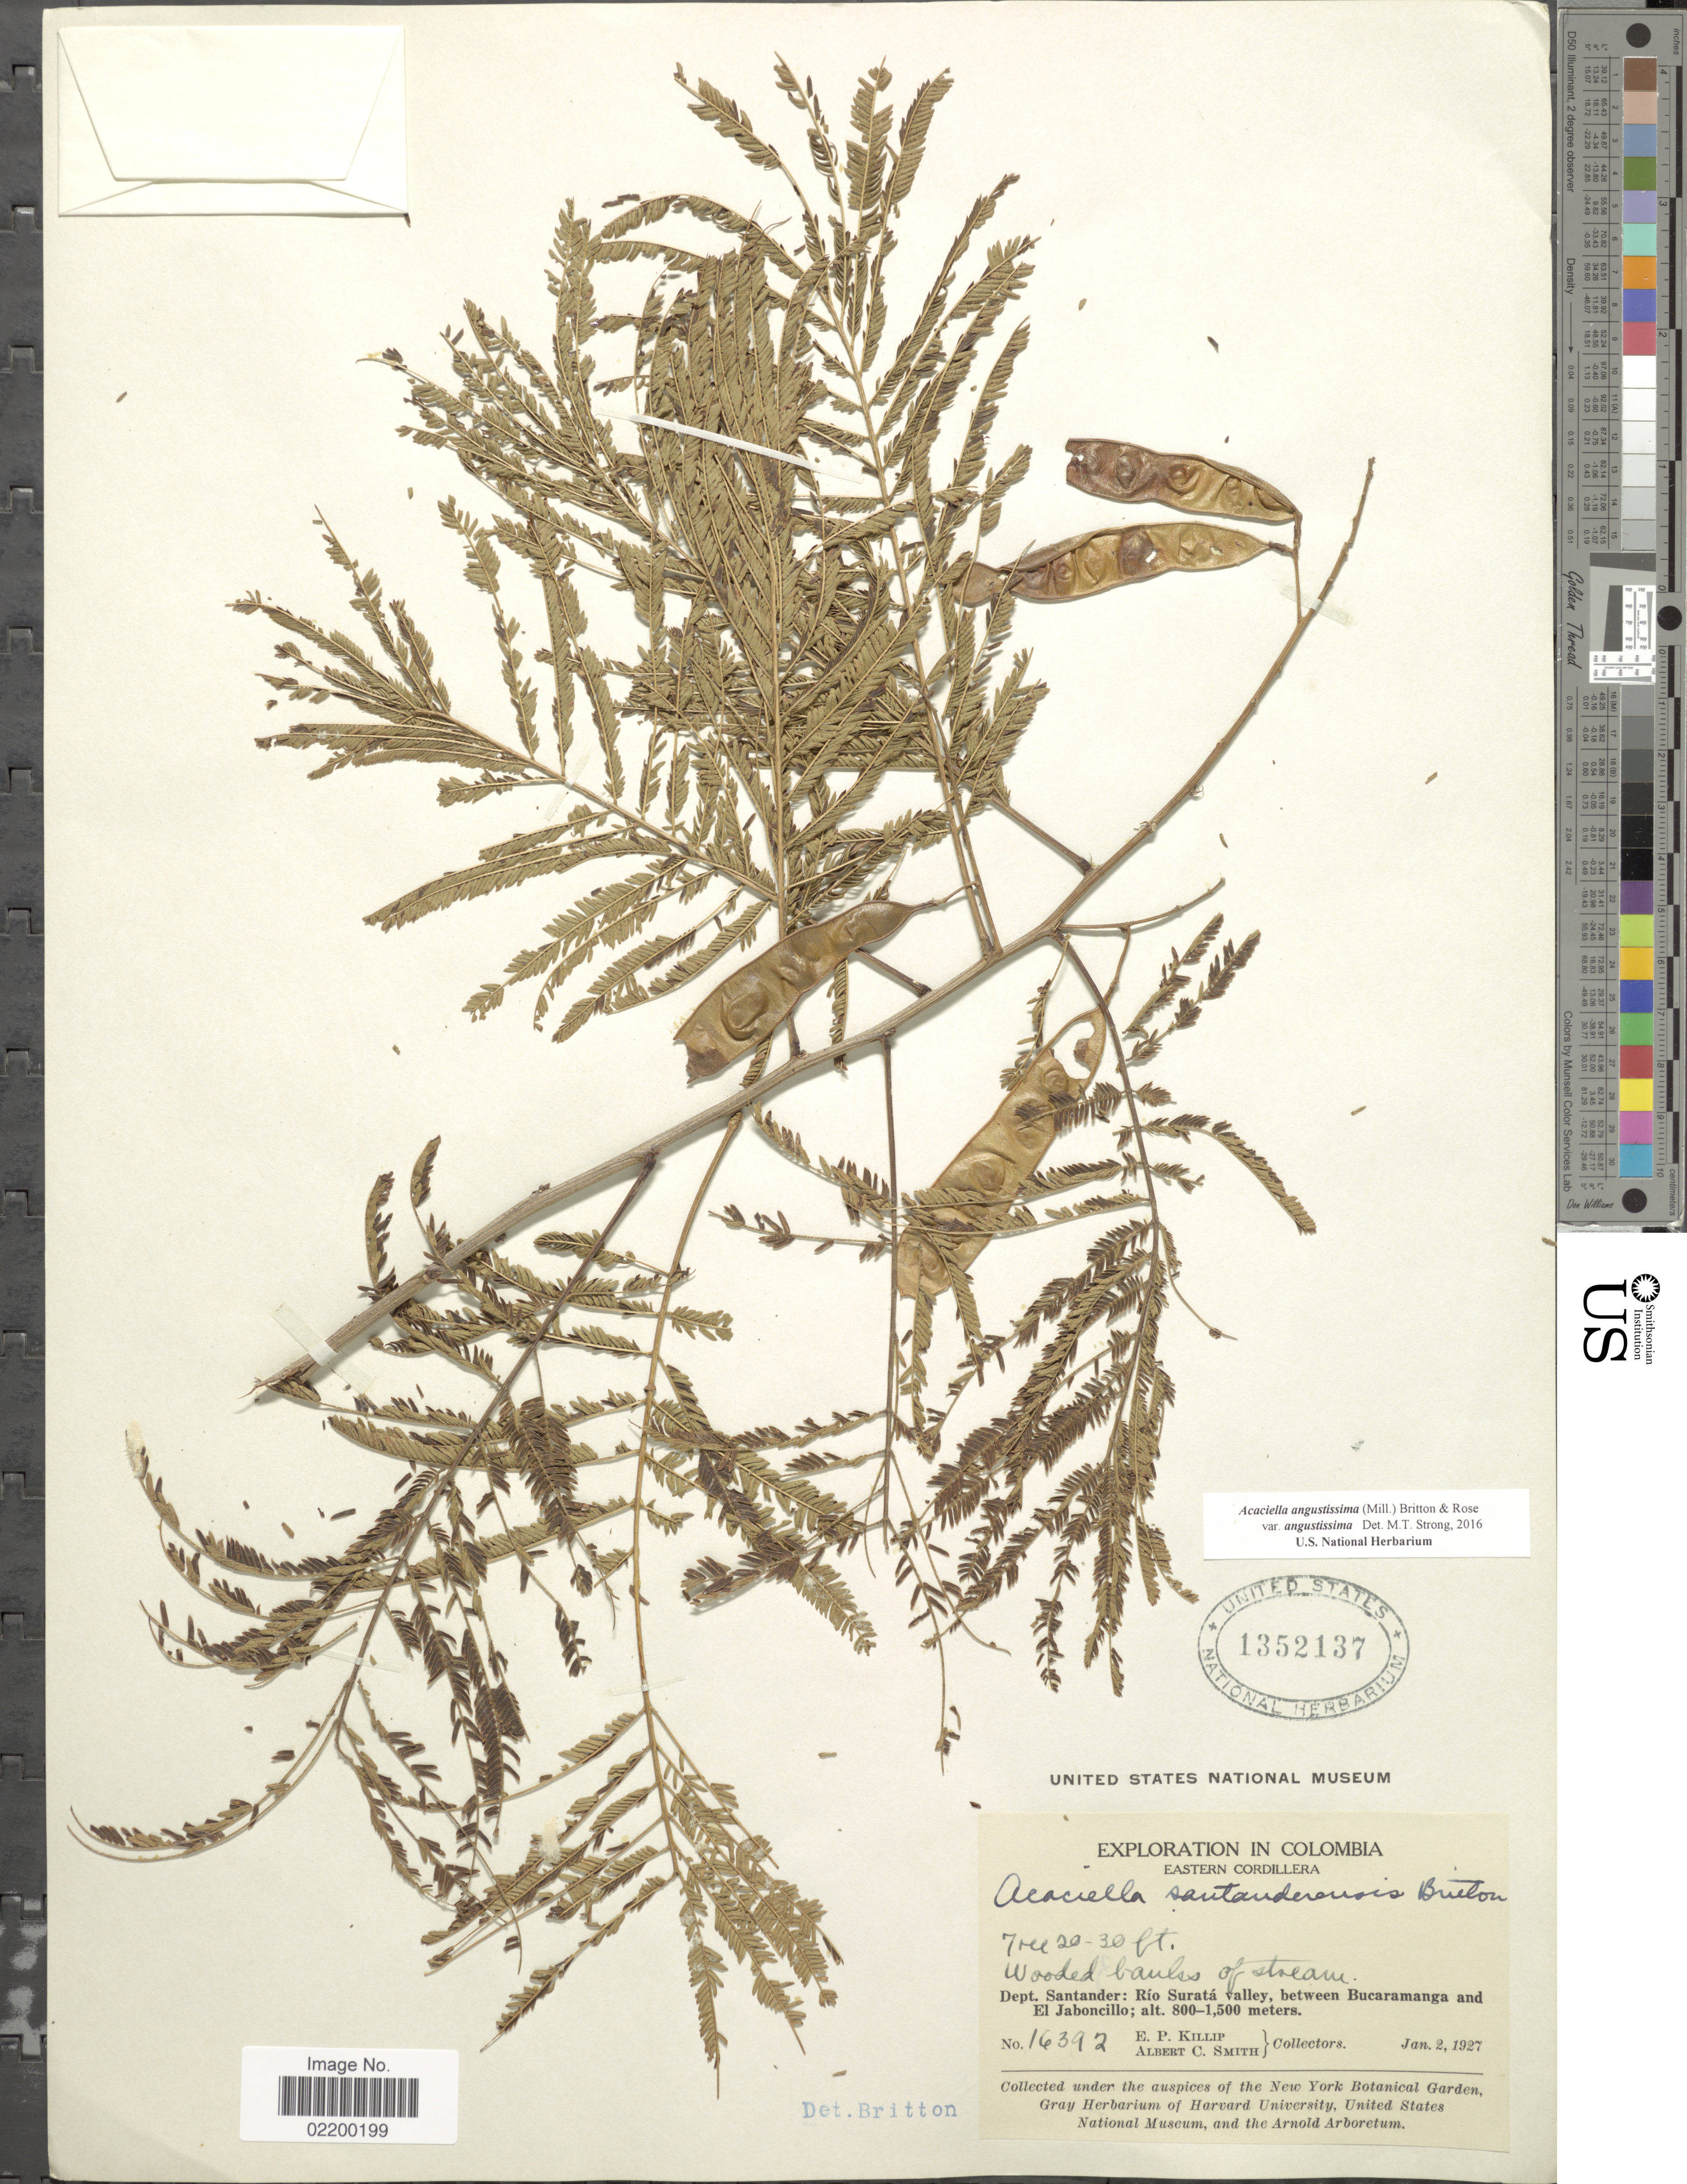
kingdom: Plantae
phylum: Tracheophyta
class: Magnoliopsida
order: Fabales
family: Fabaceae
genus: Acaciella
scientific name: Acaciella angustissima var. angustissima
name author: (Mill.) Britton & Rose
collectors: E. P. Killip & A. C. Smith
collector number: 16392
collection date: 1927-01-02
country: Colombia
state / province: Santander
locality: Dept. Santander: Rio Surata valley, between Bucaramangra and El Jaboncillo.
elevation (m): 800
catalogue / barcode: US 1352137